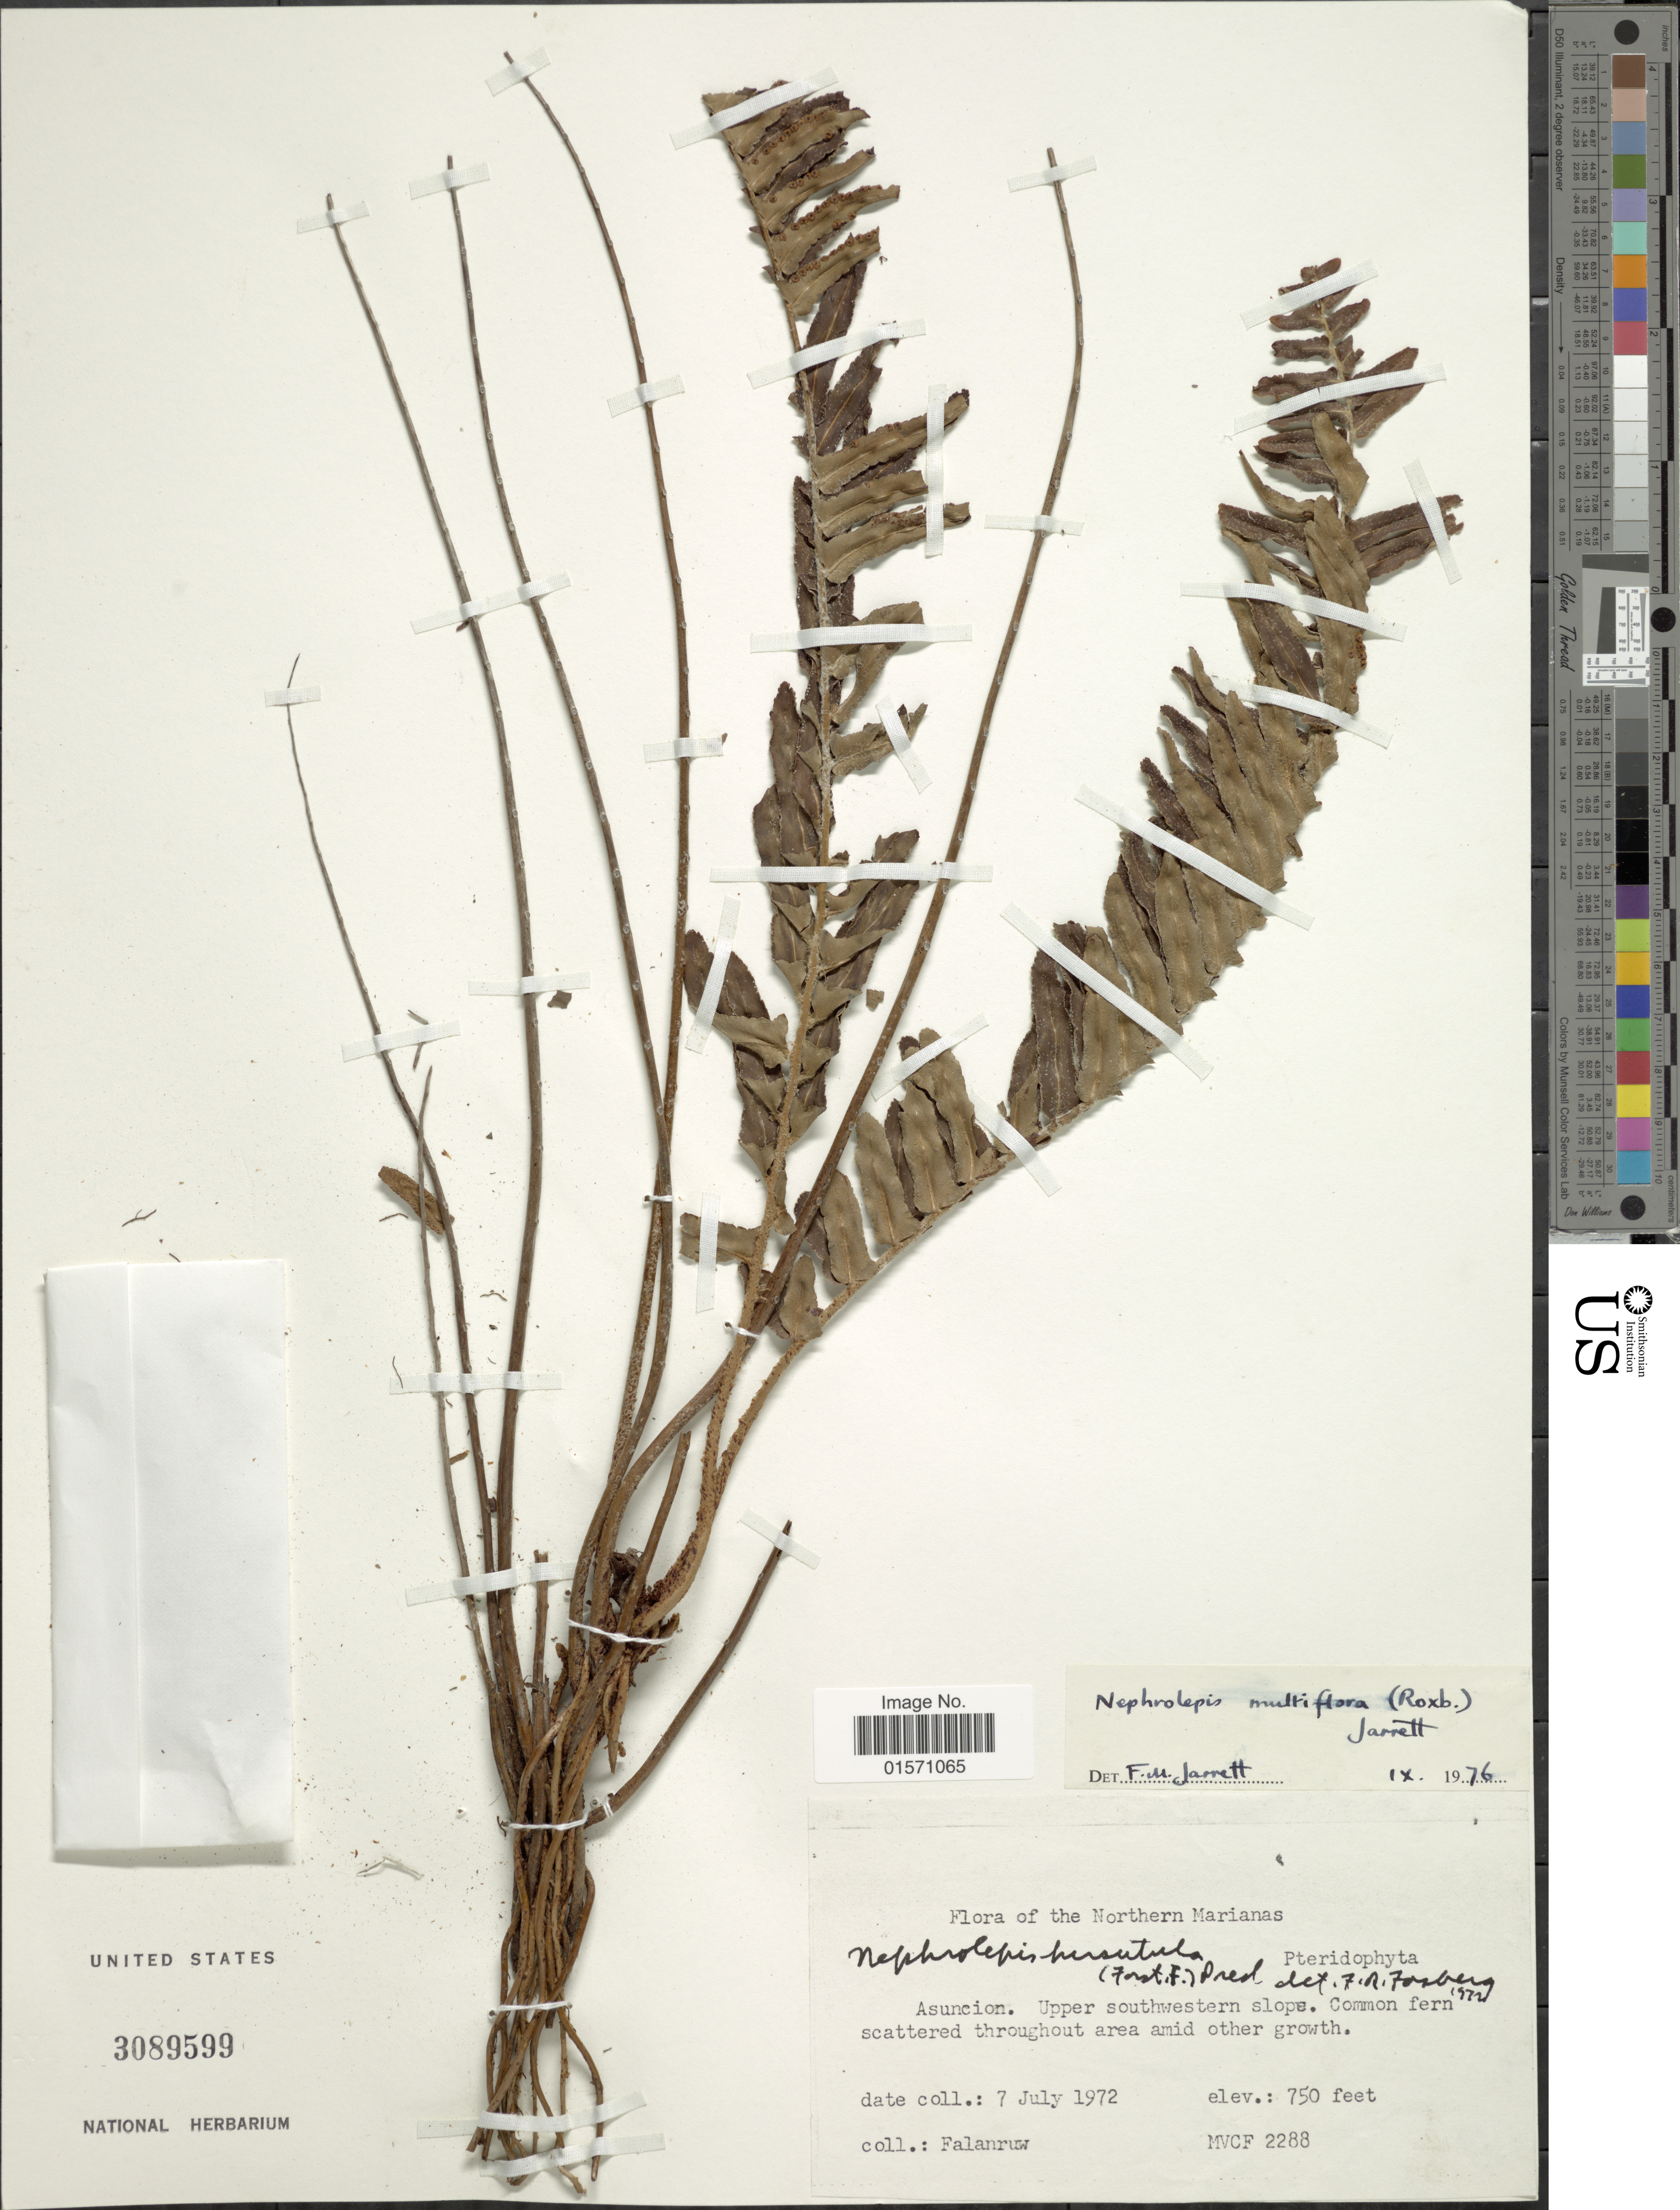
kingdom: Plantae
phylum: Tracheophyta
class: Polypodiopsida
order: Polypodiales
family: Nephrolepidaceae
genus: Nephrolepis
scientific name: Nephrolepis multiflora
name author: (Roxb.) F.M. Jarrett ex C.V. Morton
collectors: Falanruw, --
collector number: MVFC 2288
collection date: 1972-07-07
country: Northern Mariana Islands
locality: Asuncion. Upper southswestern slope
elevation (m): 229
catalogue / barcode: US 3089599